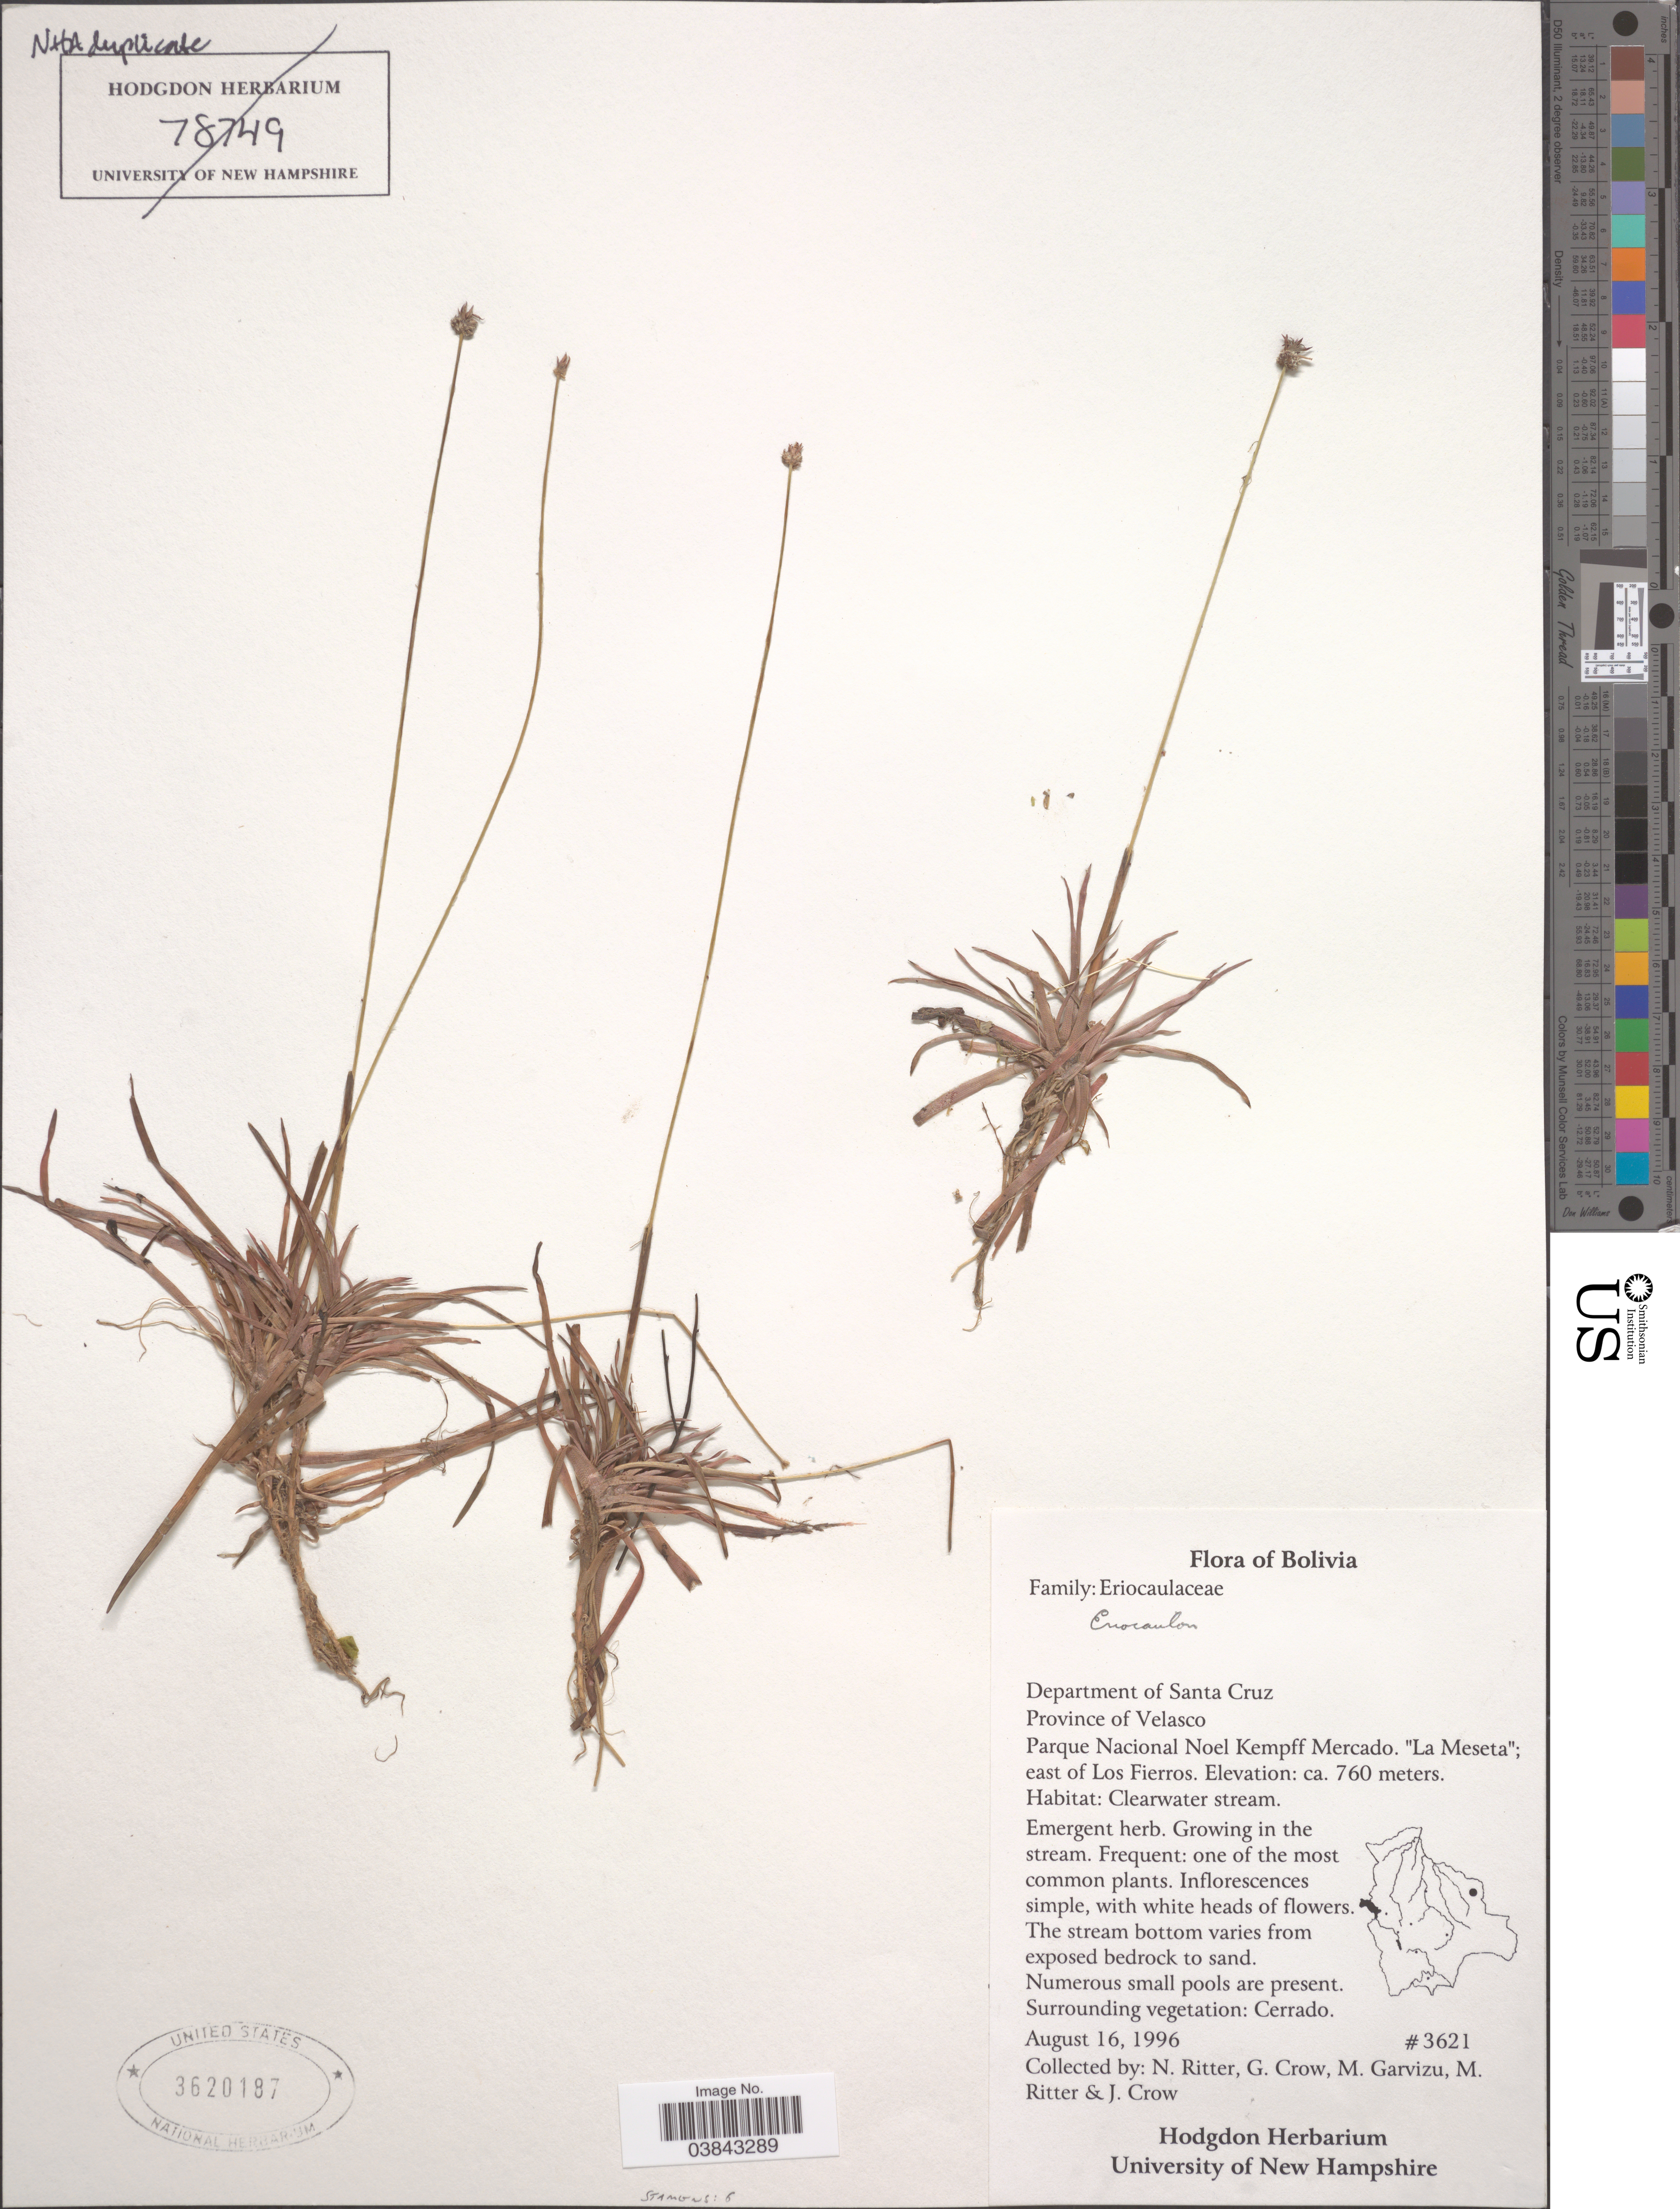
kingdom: Plantae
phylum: Tracheophyta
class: Liliopsida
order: Poales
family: Eriocaulaceae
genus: Eriocaulon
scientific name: Eriocaulon sp.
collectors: N. Ritter, G. Crow, M. Garvizu, M. Ritter & J. Crow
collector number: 3621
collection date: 1996-08-16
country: Bolivia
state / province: Santa Cruz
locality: Department of Santa Cruz. Province of Velasco. Parque Nacional Noel Kempff Mercado. "La Meseta"; east of Los Fierros.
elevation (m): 760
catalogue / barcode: US 3620187